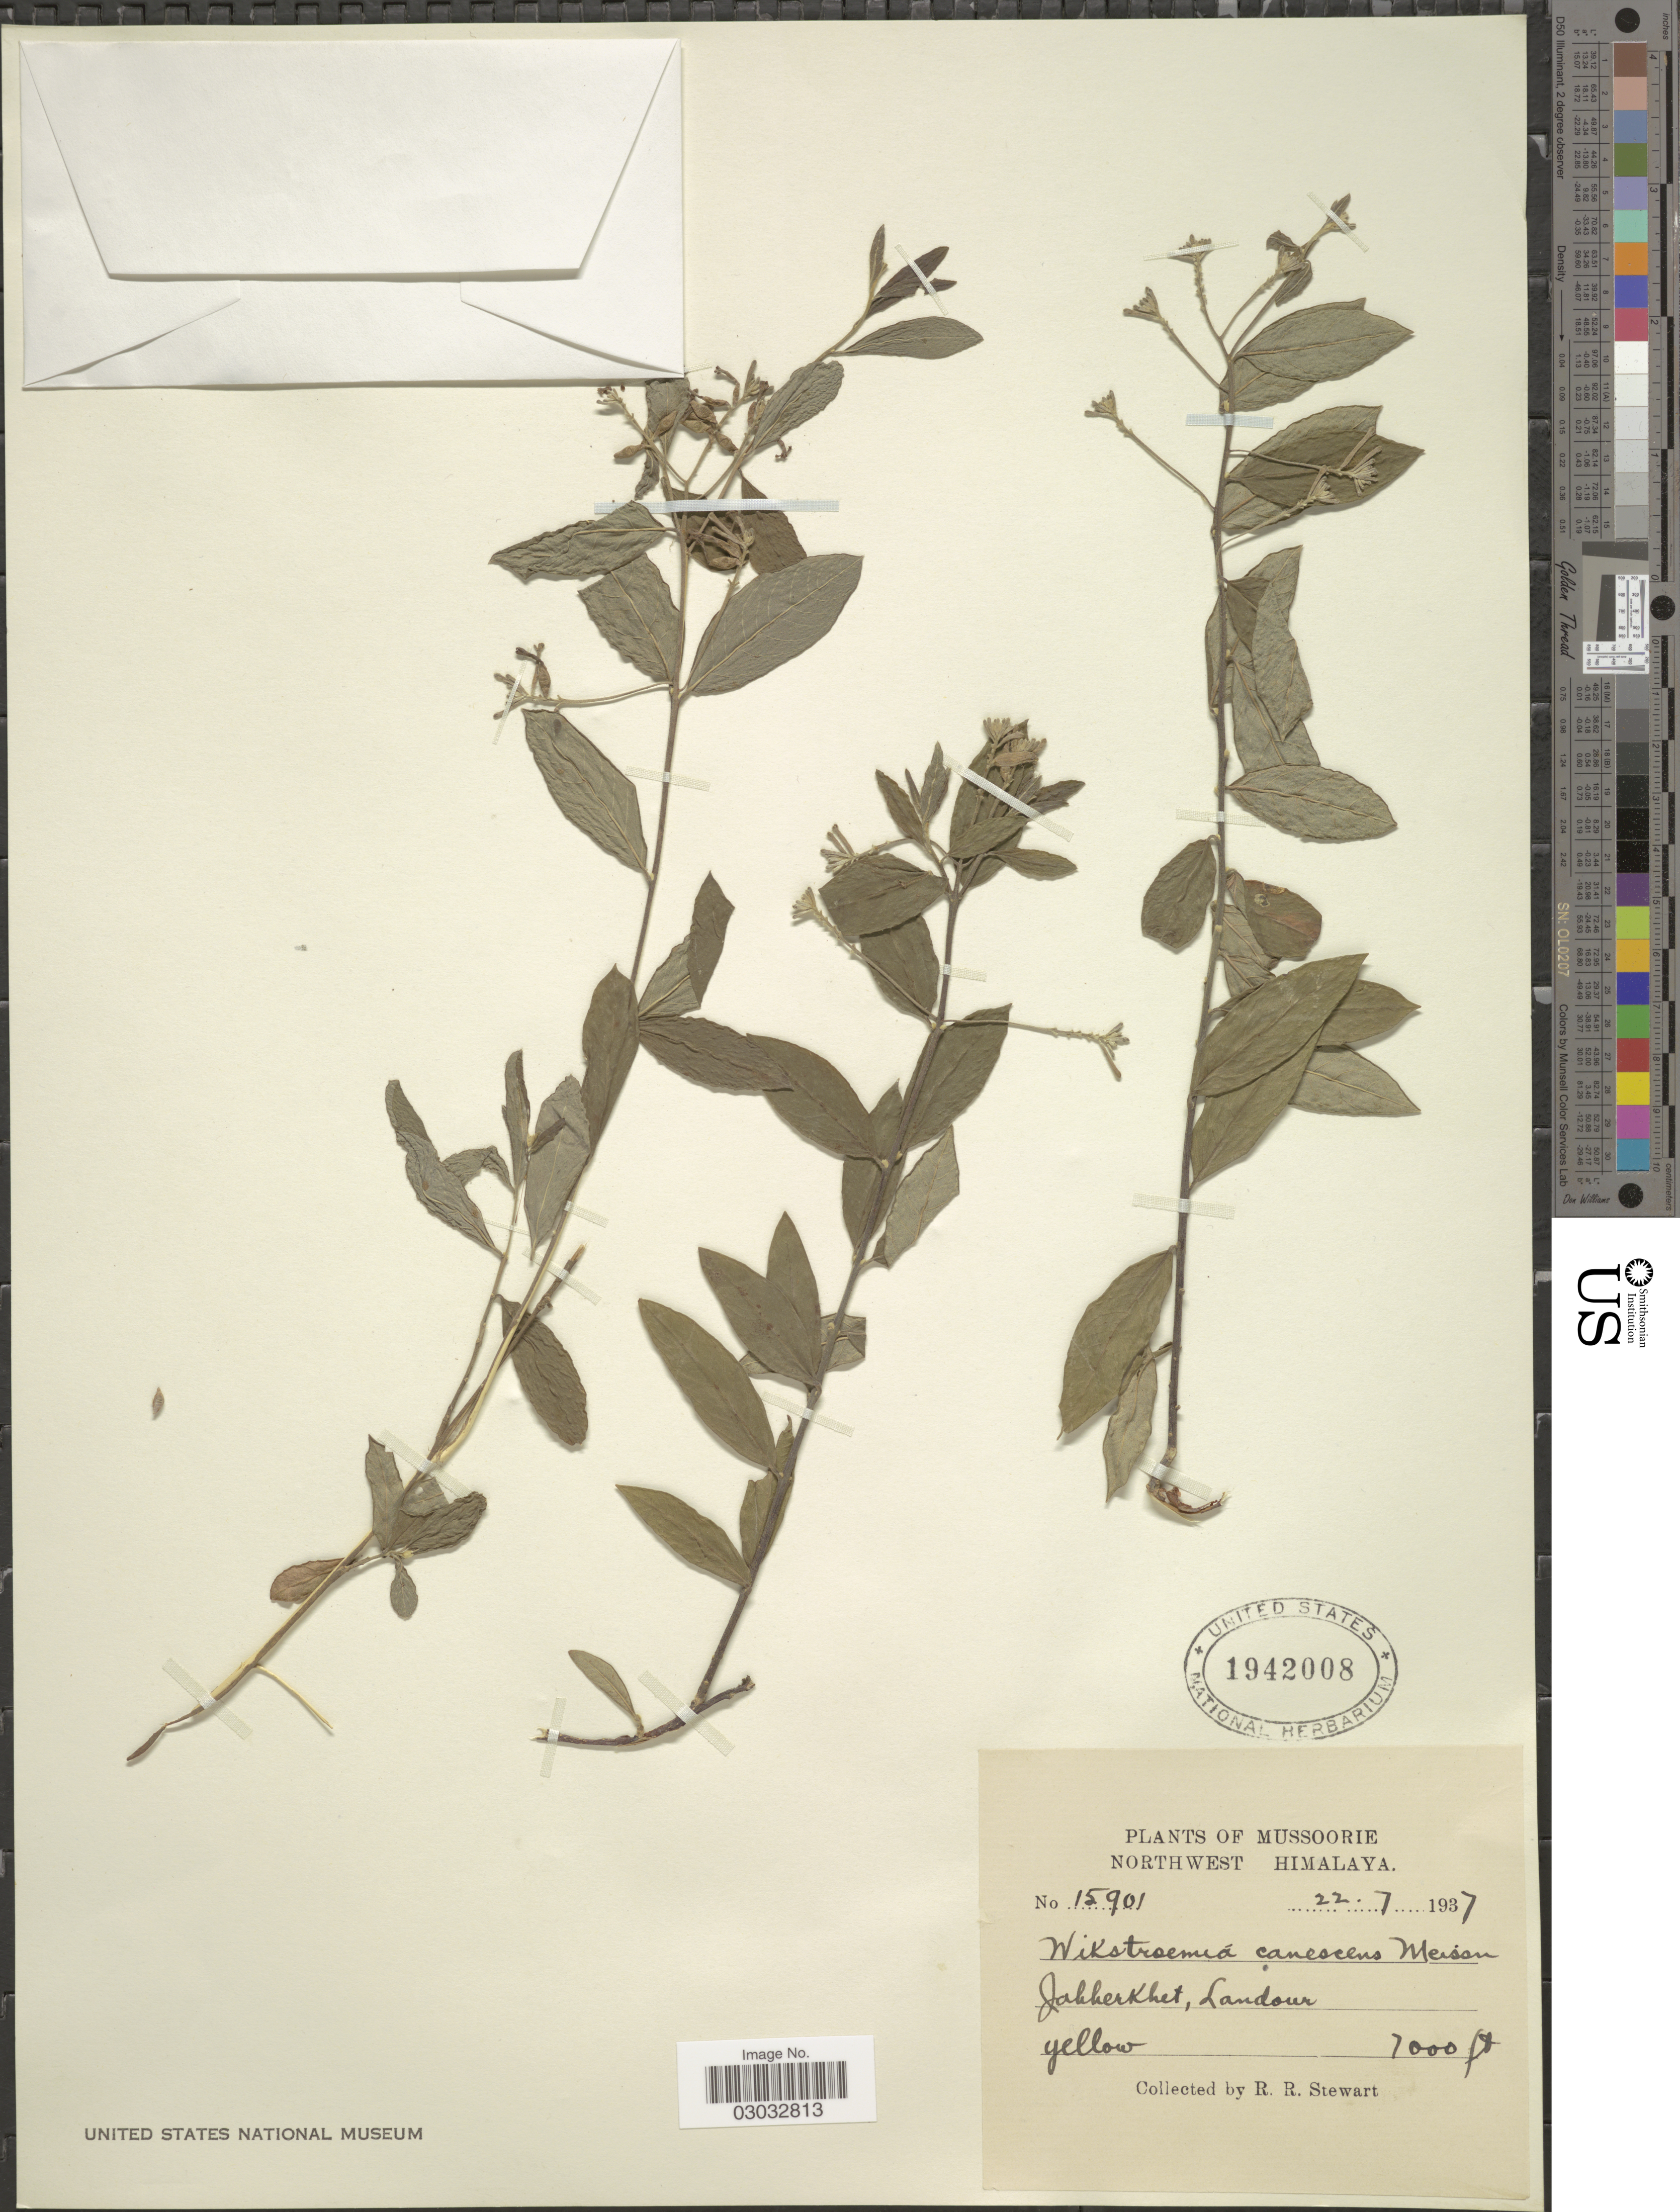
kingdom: Plantae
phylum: Tracheophyta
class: Magnoliopsida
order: Malvales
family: Thymelaeaceae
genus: Wikstroemia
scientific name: Wikstroemia canescens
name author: Meisn.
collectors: R. Stewart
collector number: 15901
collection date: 1937-07-22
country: India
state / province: Uttarakhand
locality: Mussoorie, Northwest Himalaya, Jakkerkhet, Landour.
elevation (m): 2134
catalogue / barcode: US 1942008